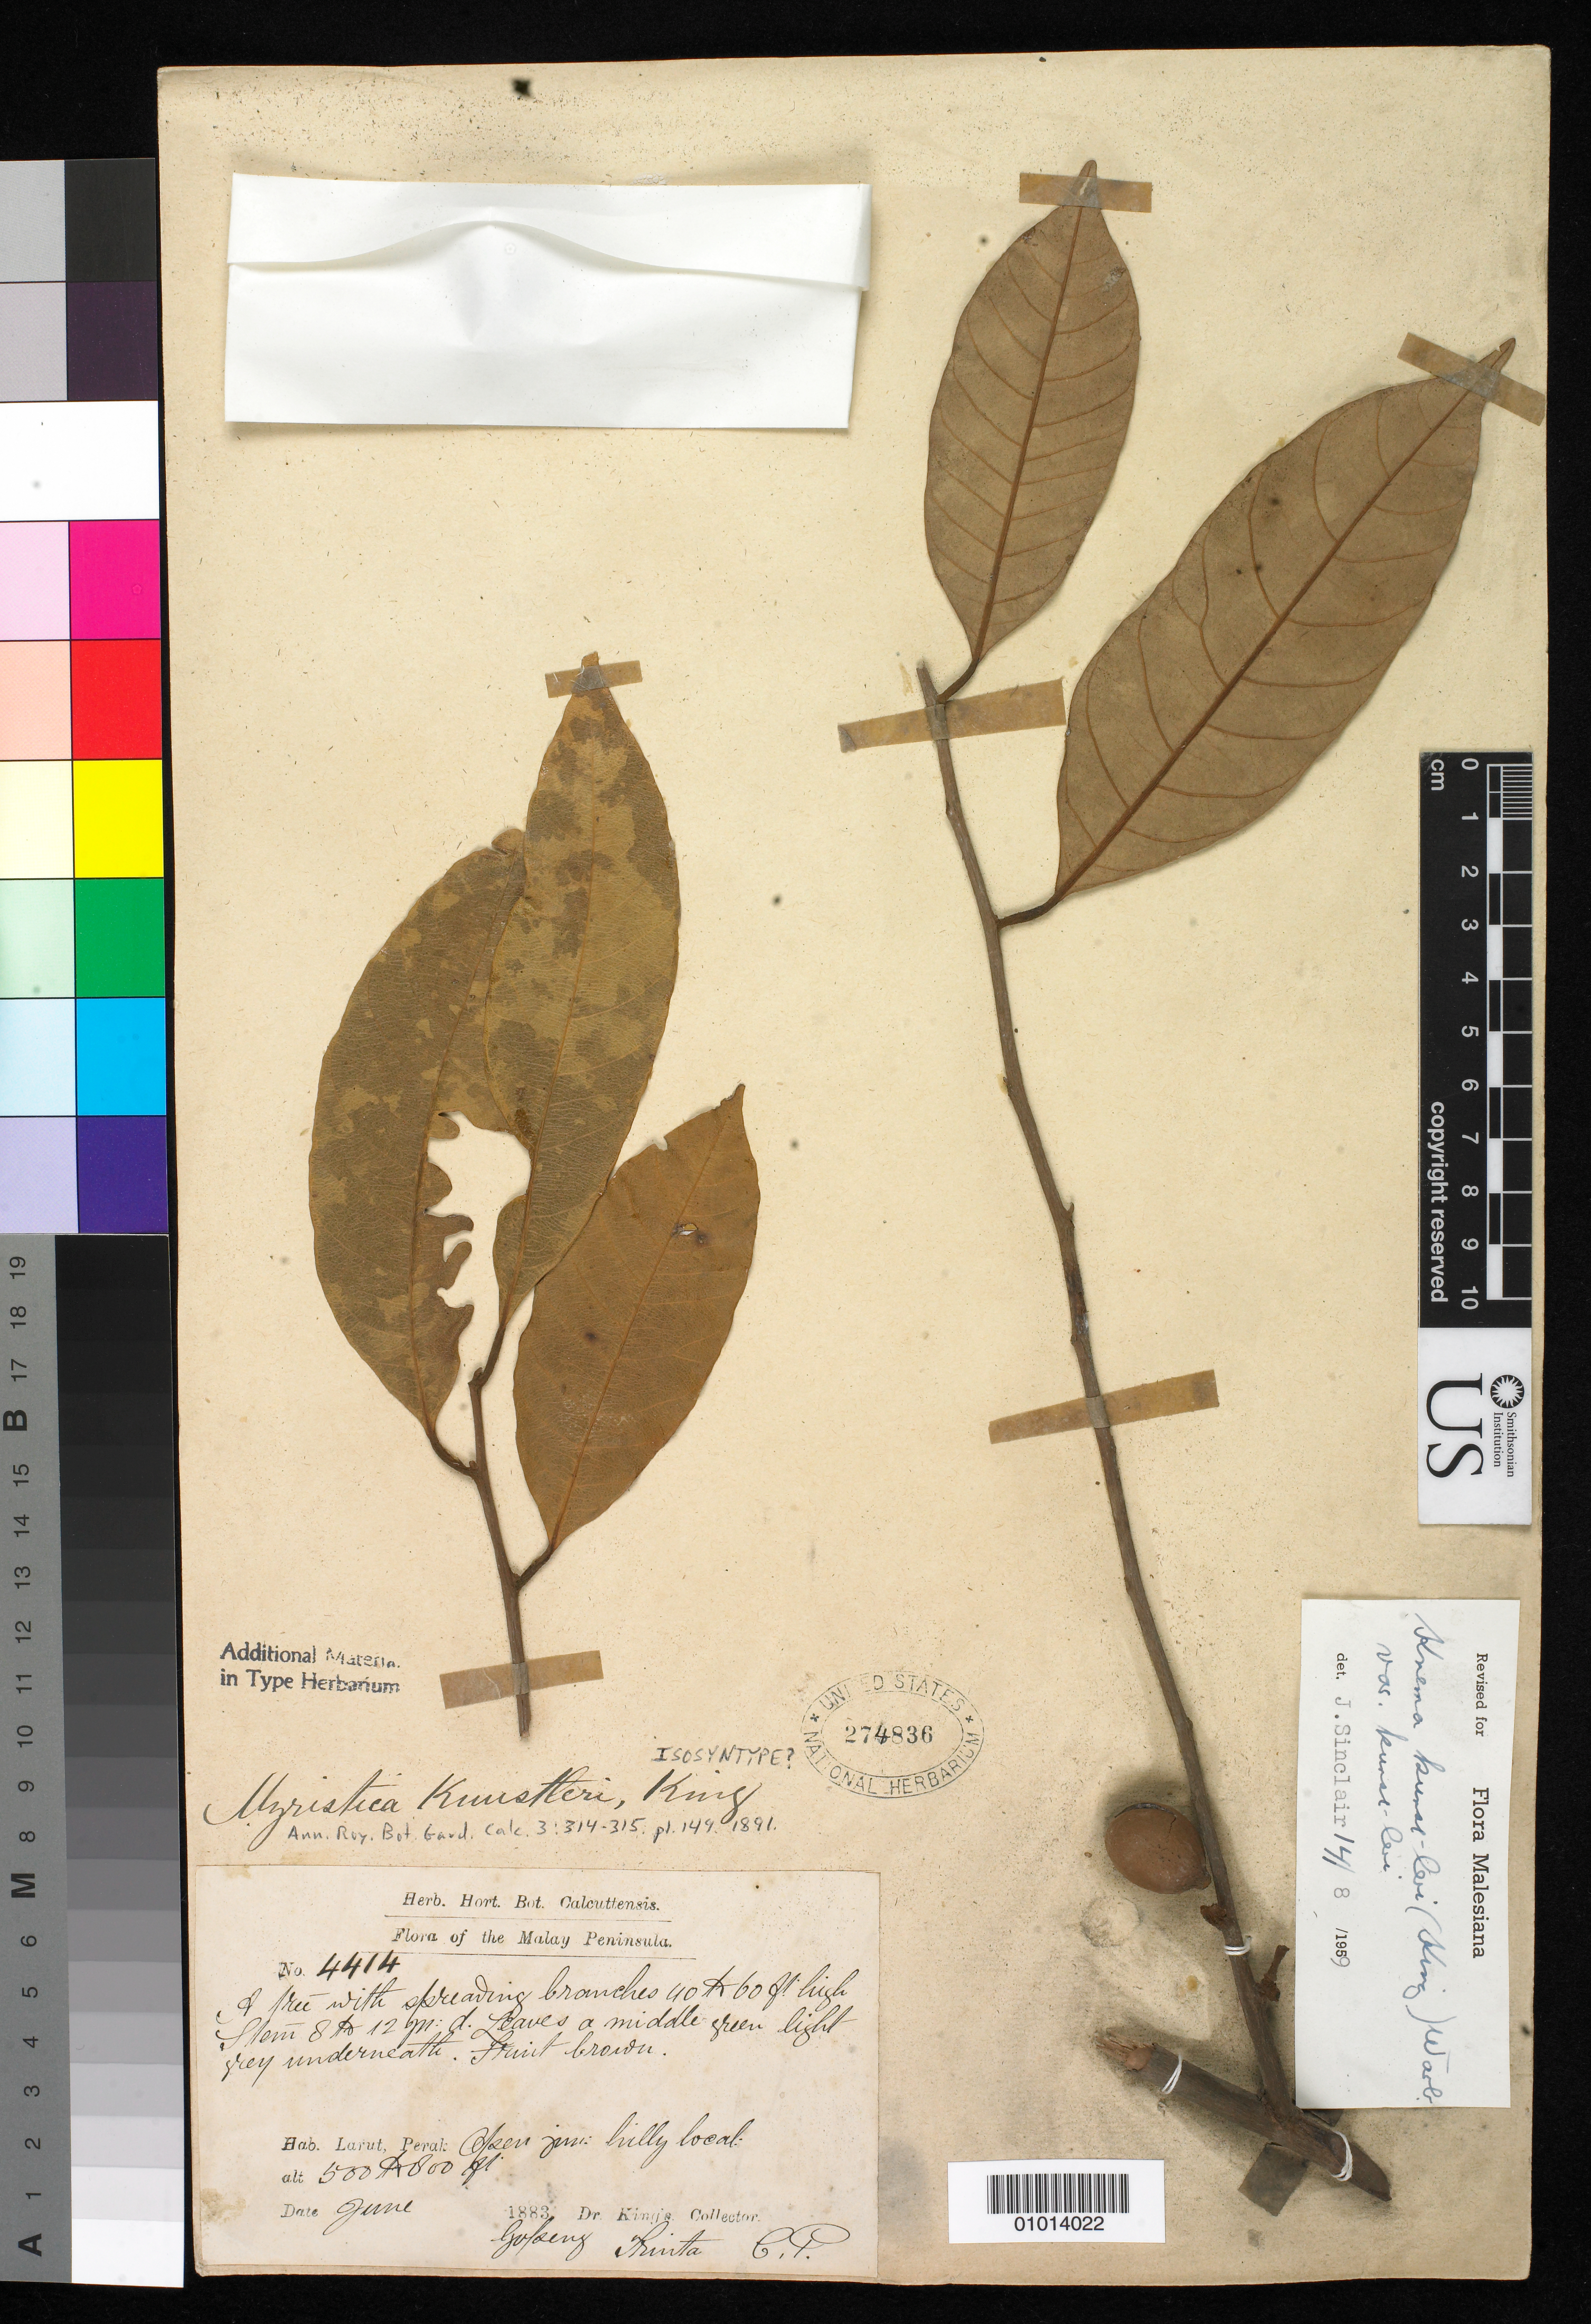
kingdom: Plantae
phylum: Tracheophyta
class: Magnoliopsida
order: Magnoliales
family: Myristicaceae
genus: Myristica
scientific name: Myristica kunstleri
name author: King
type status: Possible Syntype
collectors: Dr. King's collector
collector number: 4414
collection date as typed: Jun 1883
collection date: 1883-06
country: Malaysia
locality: Gopeng, Kinta.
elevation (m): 152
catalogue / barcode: US 274836